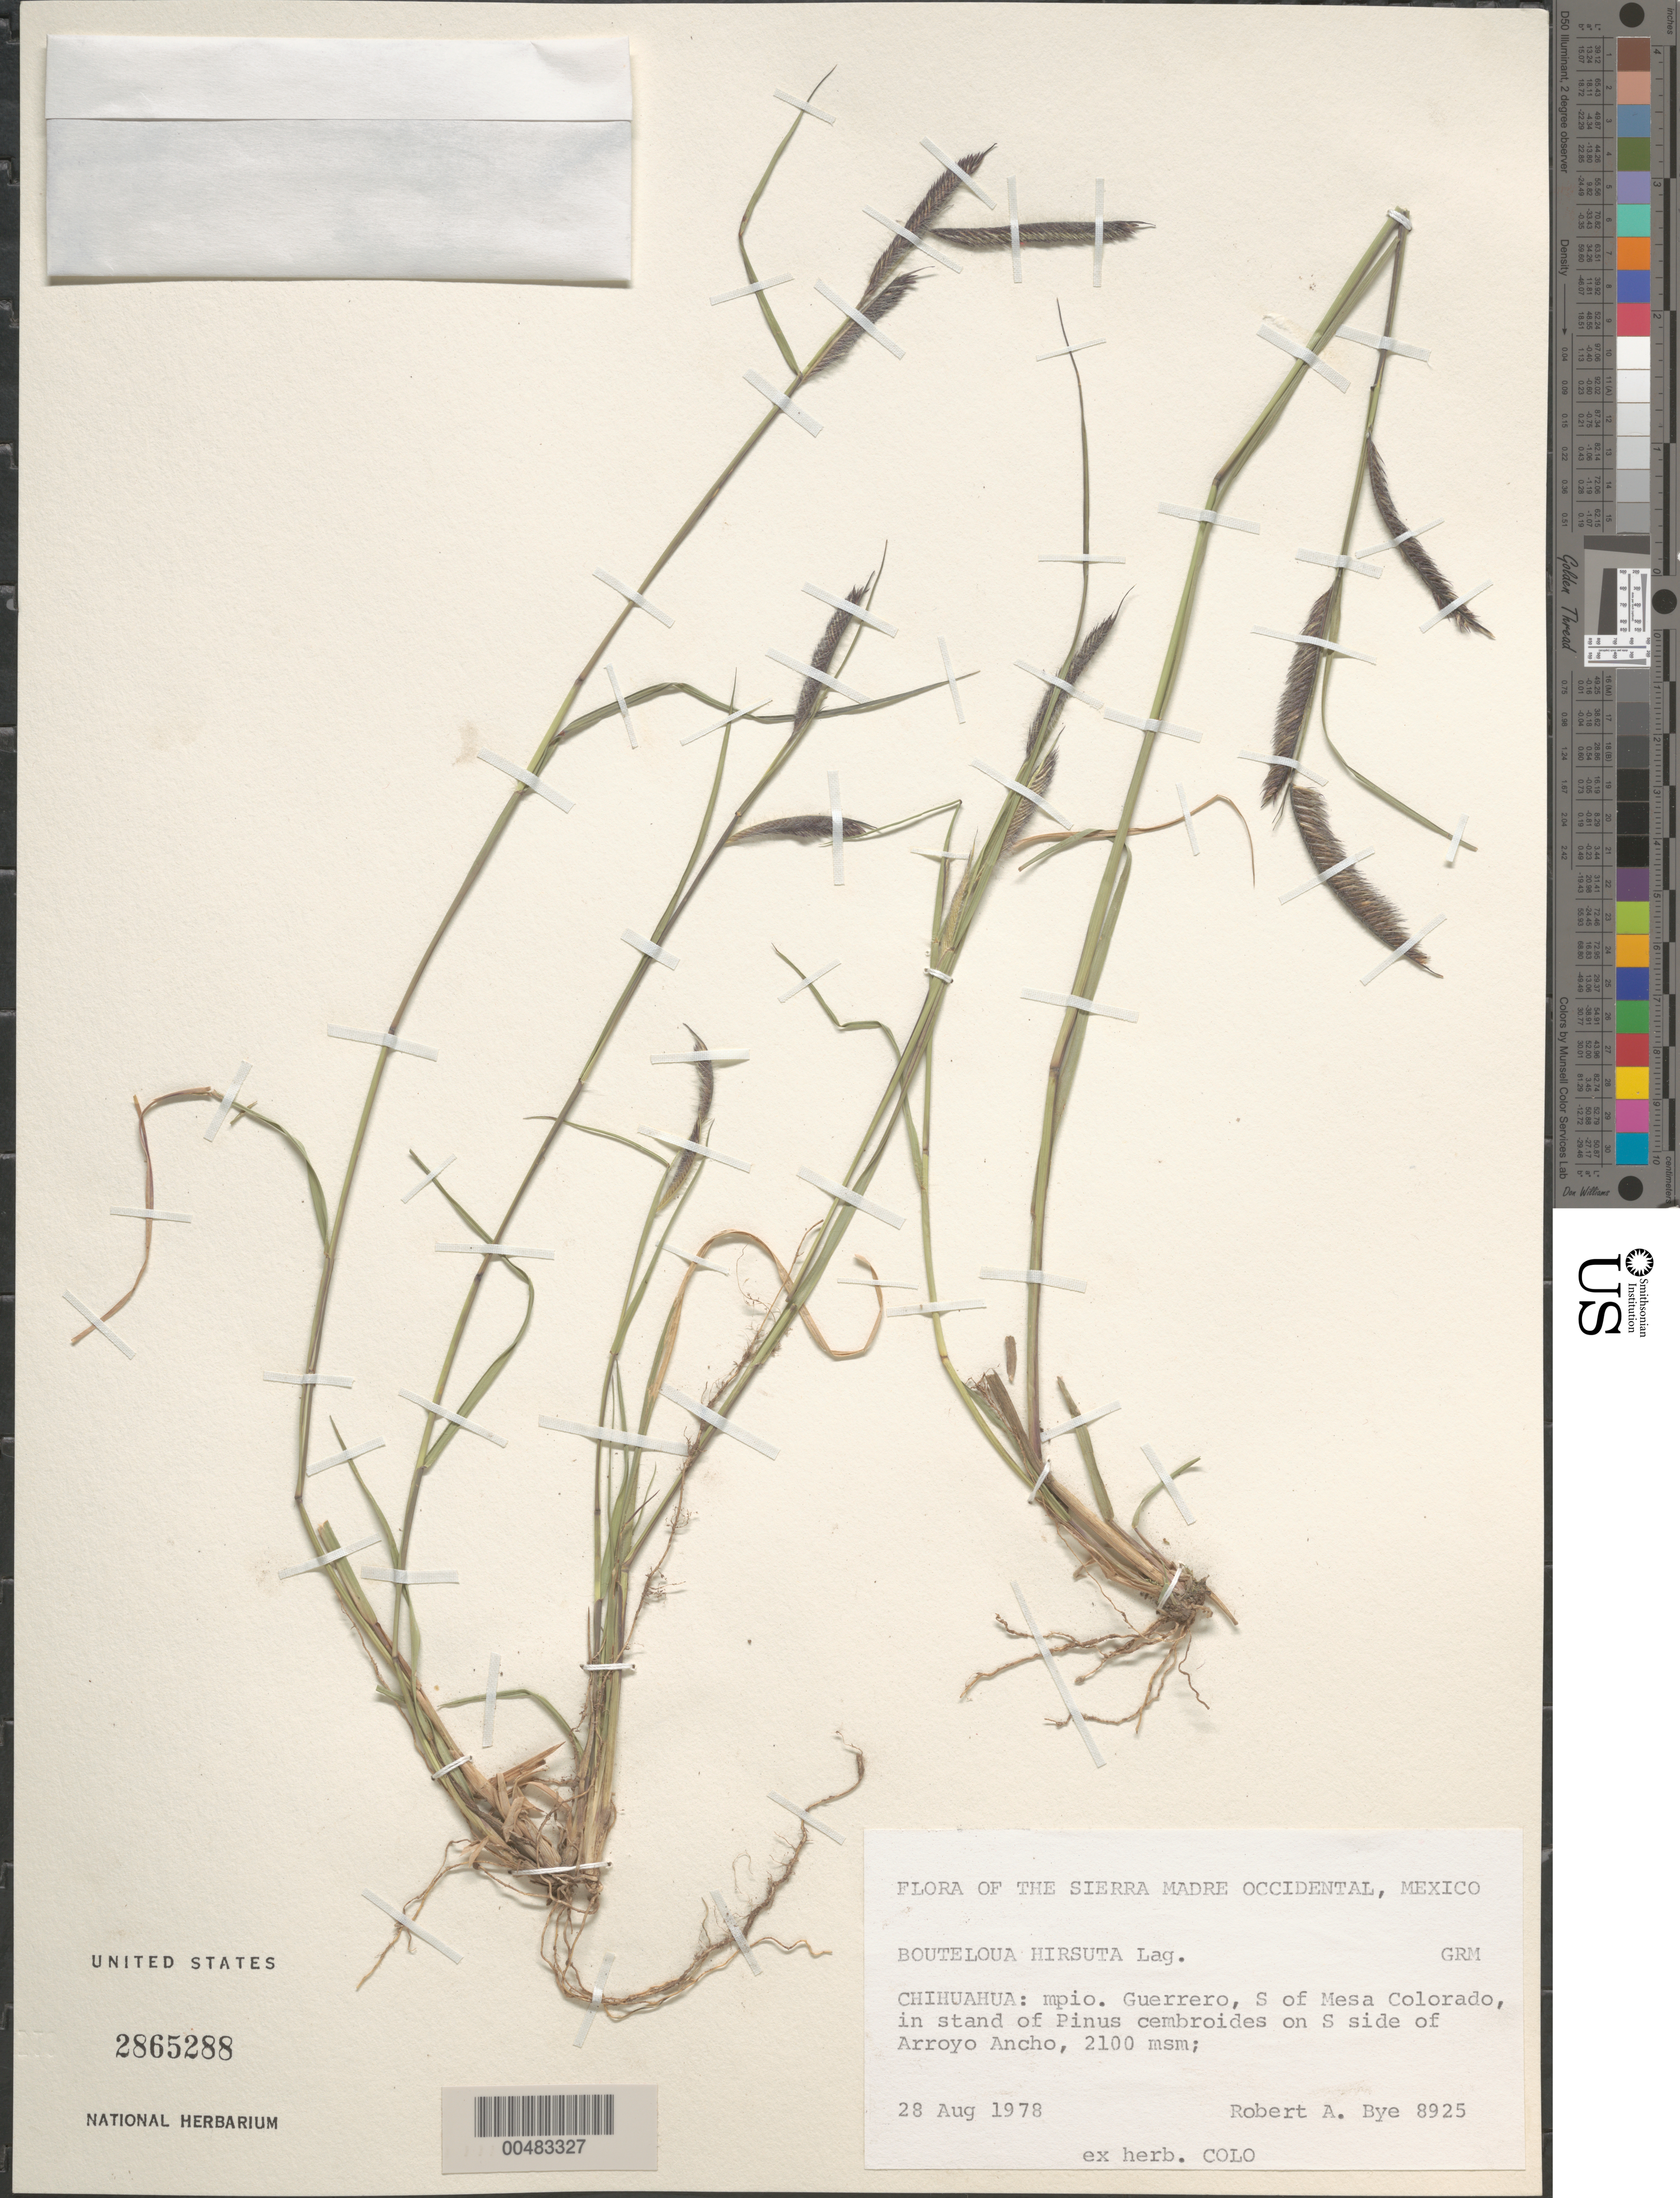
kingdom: Plantae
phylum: Tracheophyta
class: Liliopsida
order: Poales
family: Poaceae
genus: Bouteloua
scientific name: Bouteloua hirsuta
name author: Lag.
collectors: R. A. Bye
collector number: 8925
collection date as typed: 28 Aug 1978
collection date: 1978-08-28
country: Mexico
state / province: Chihuahua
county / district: Guerrero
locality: Sierra Madre Occidental, S of Mesa Colorado, on S side of Arroyo Ancho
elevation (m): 2100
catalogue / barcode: US 2865288